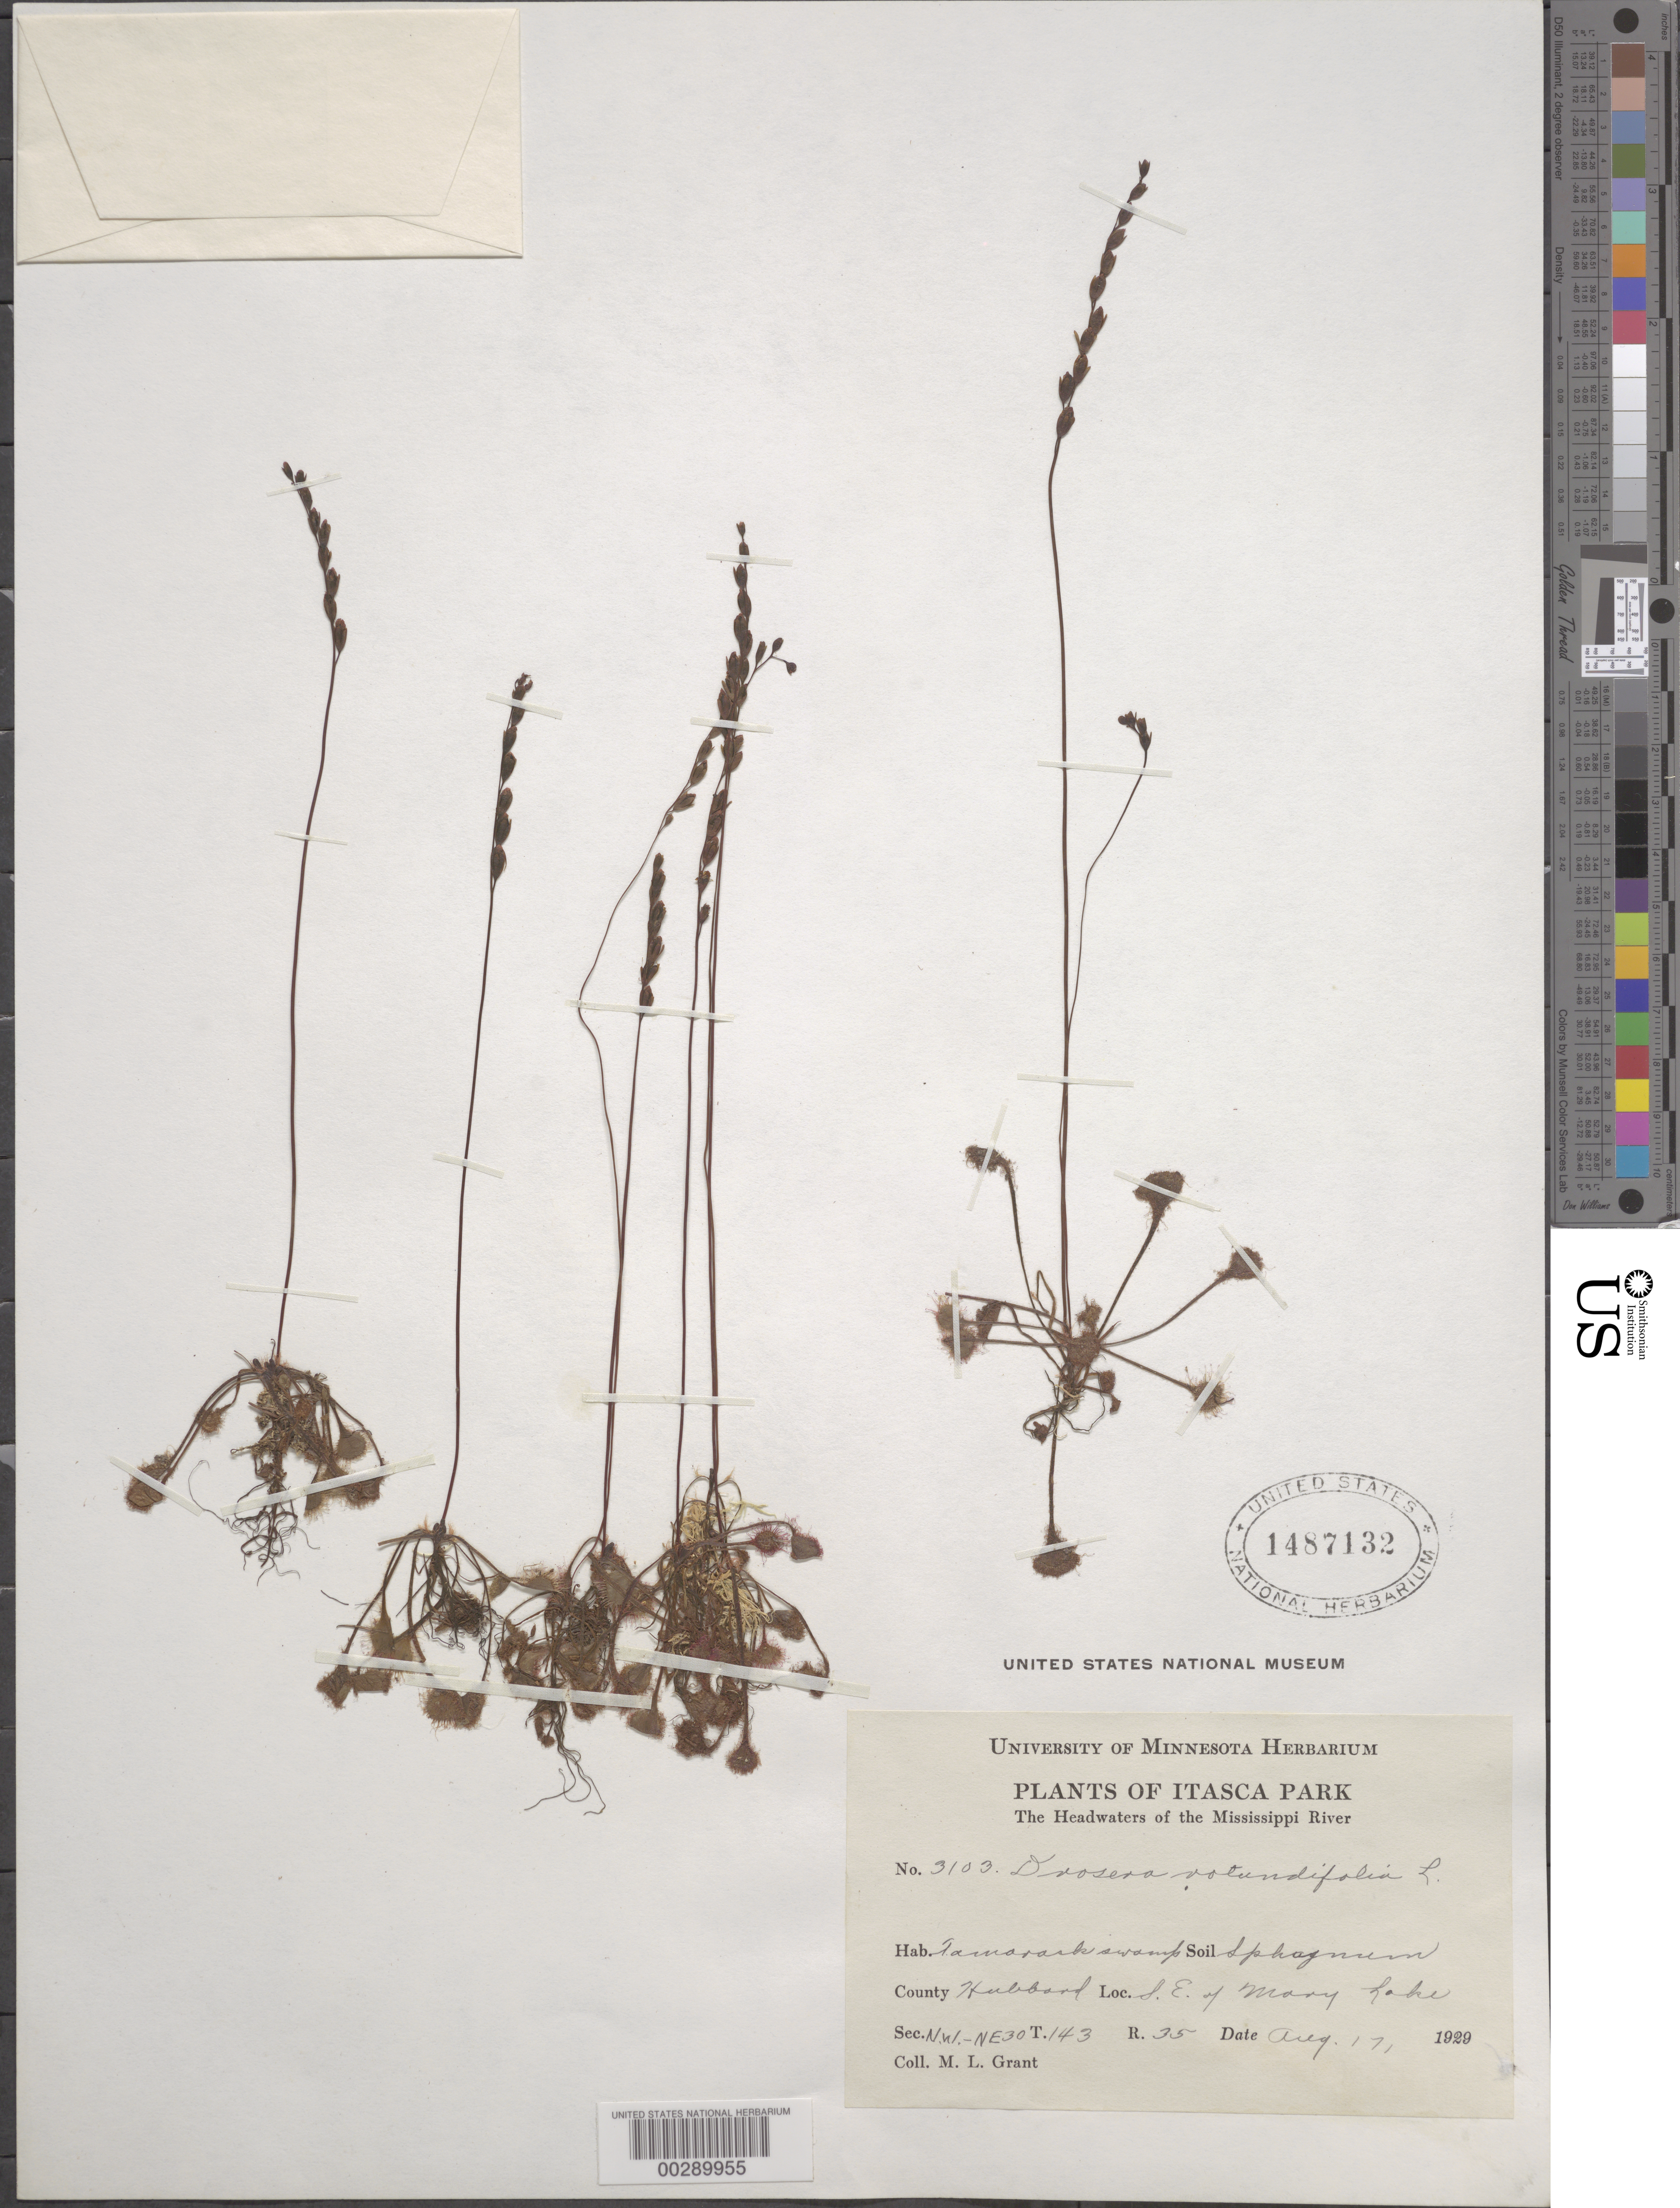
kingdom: Plantae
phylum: Tracheophyta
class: Magnoliopsida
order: Caryophyllales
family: Droseraceae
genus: Drosera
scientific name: Drosera rotundifolia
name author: L.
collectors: M. L. Grant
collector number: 3103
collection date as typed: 17 Aug 1929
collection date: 1929-08-17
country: United States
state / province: Minnesota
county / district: Hubbard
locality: Itasca park; se of mary lake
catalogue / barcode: US 1487132